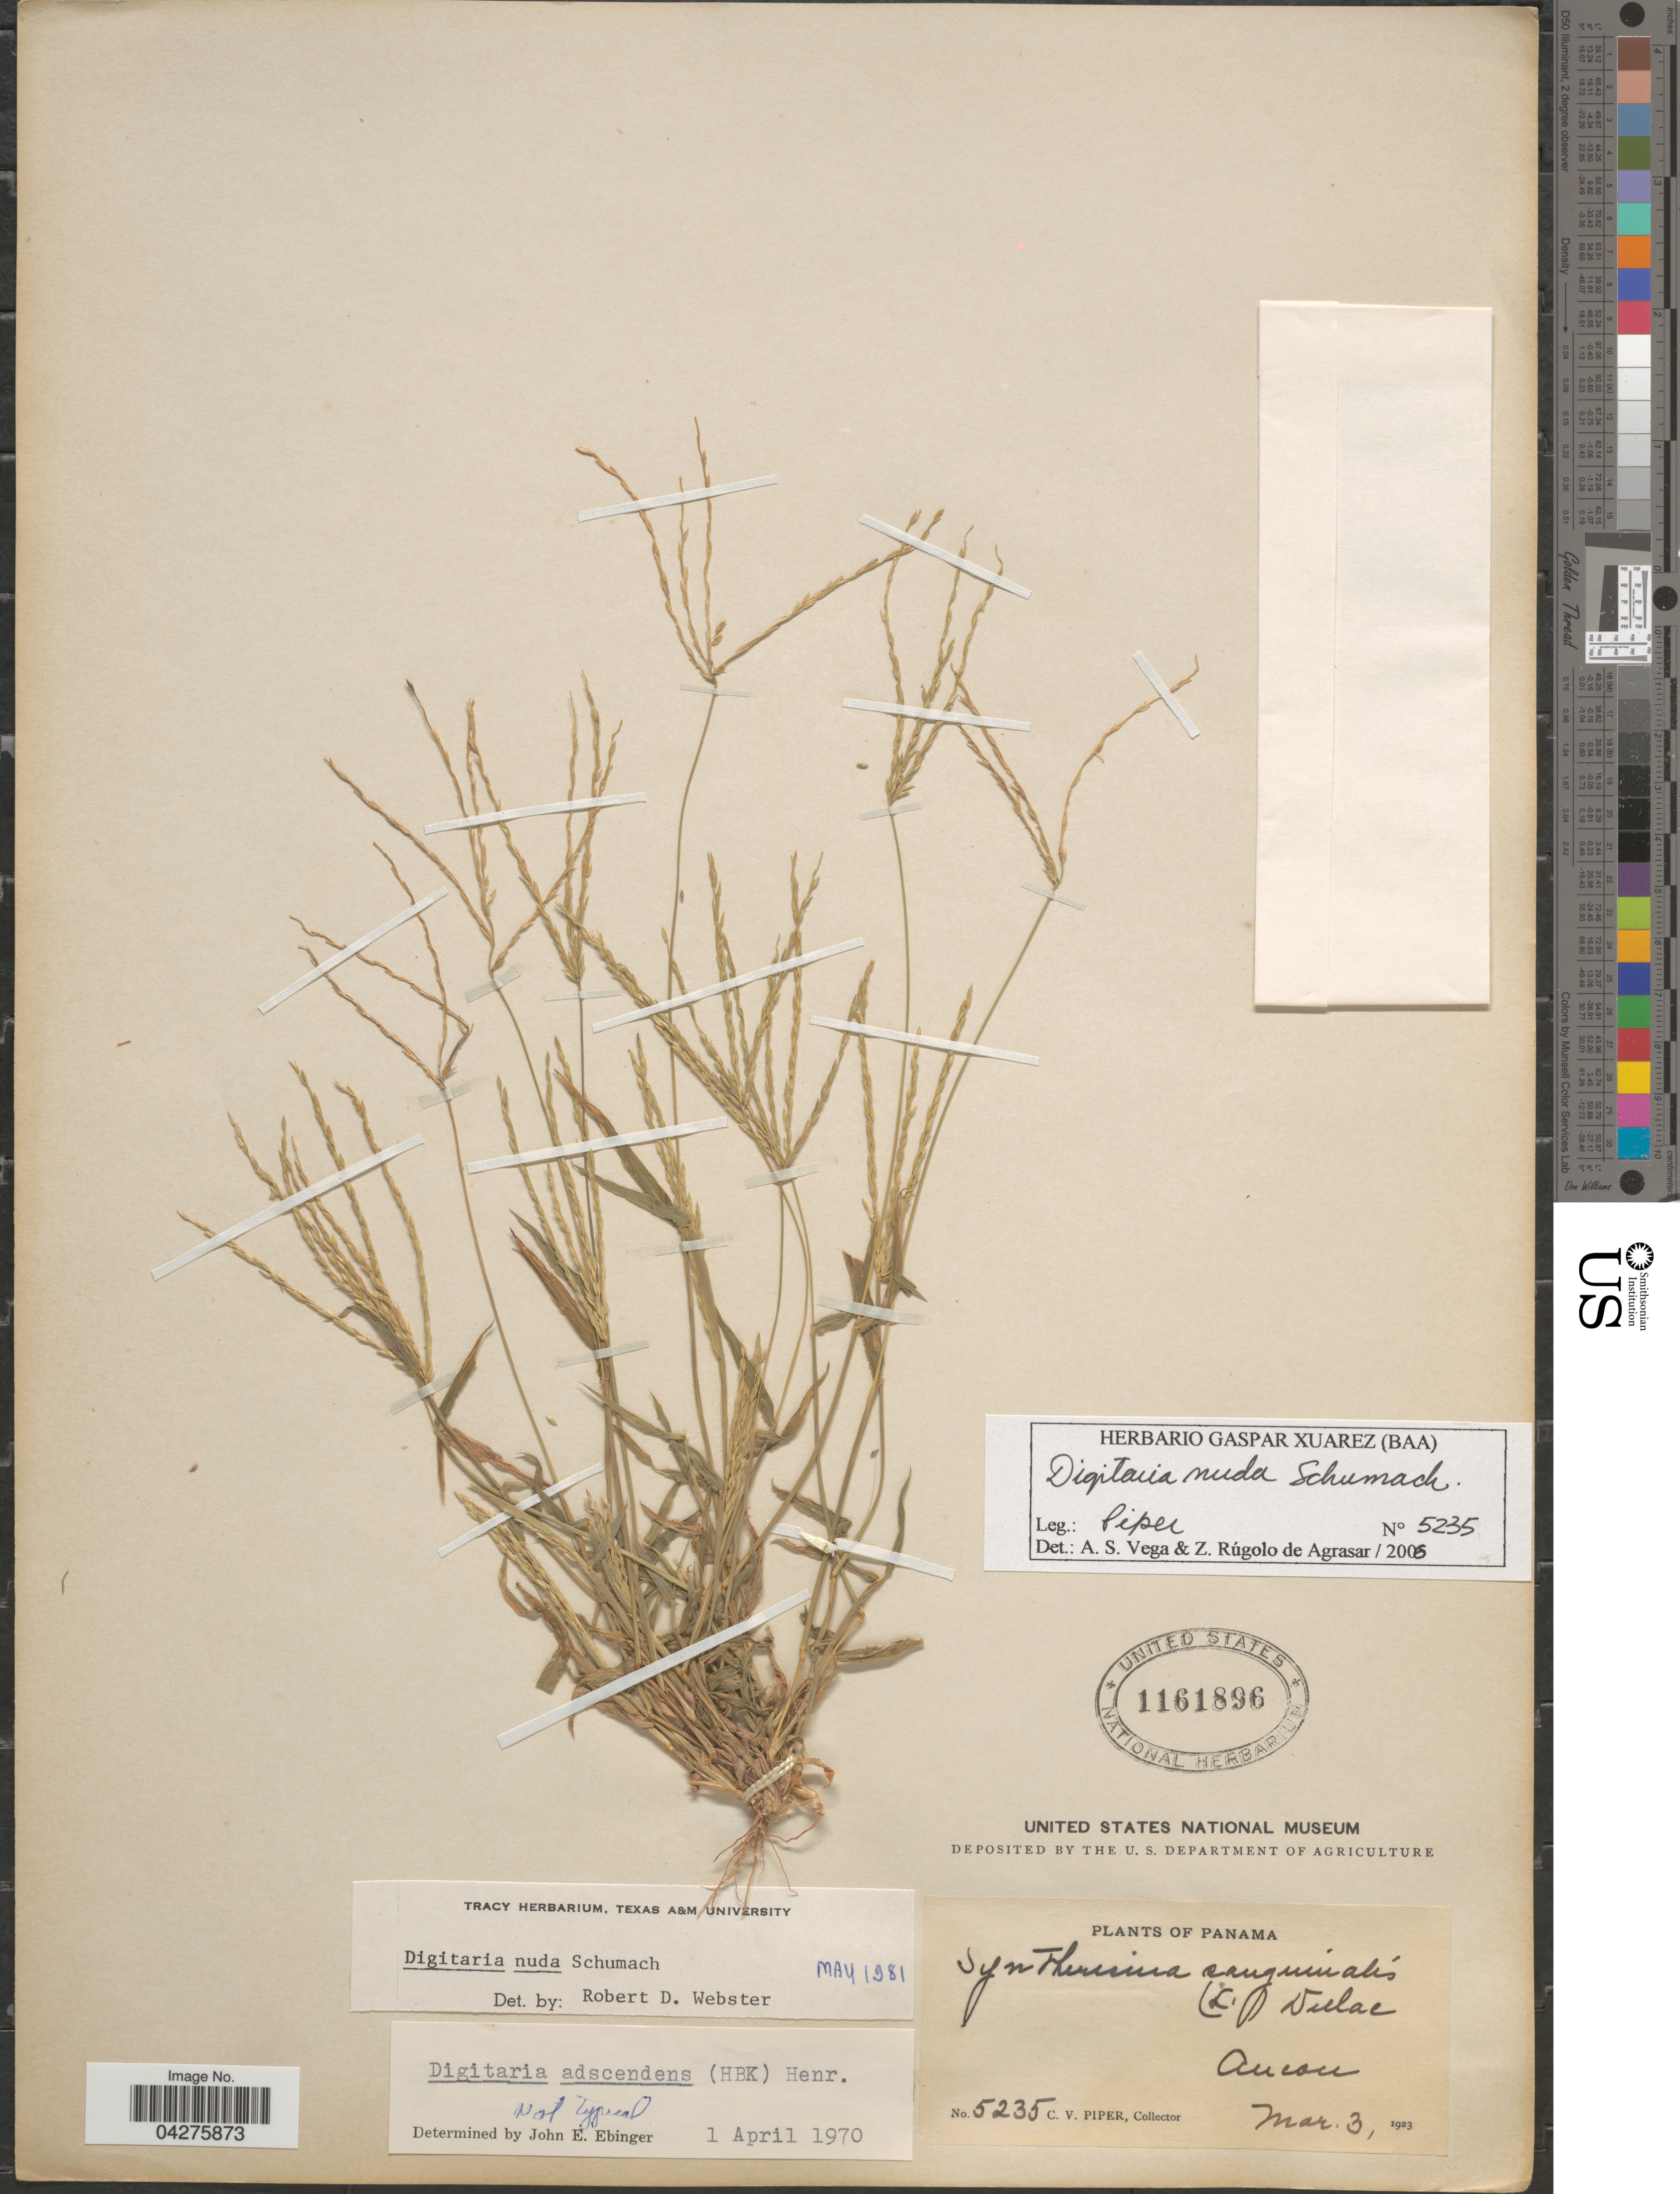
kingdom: Plantae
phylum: Tracheophyta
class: Liliopsida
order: Poales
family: Poaceae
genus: Digitaria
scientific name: Digitaria nuda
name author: Schumach.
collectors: C. V. Piper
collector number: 5235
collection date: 1923-03-03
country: Panama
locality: Ancon.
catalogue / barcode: US 1161896